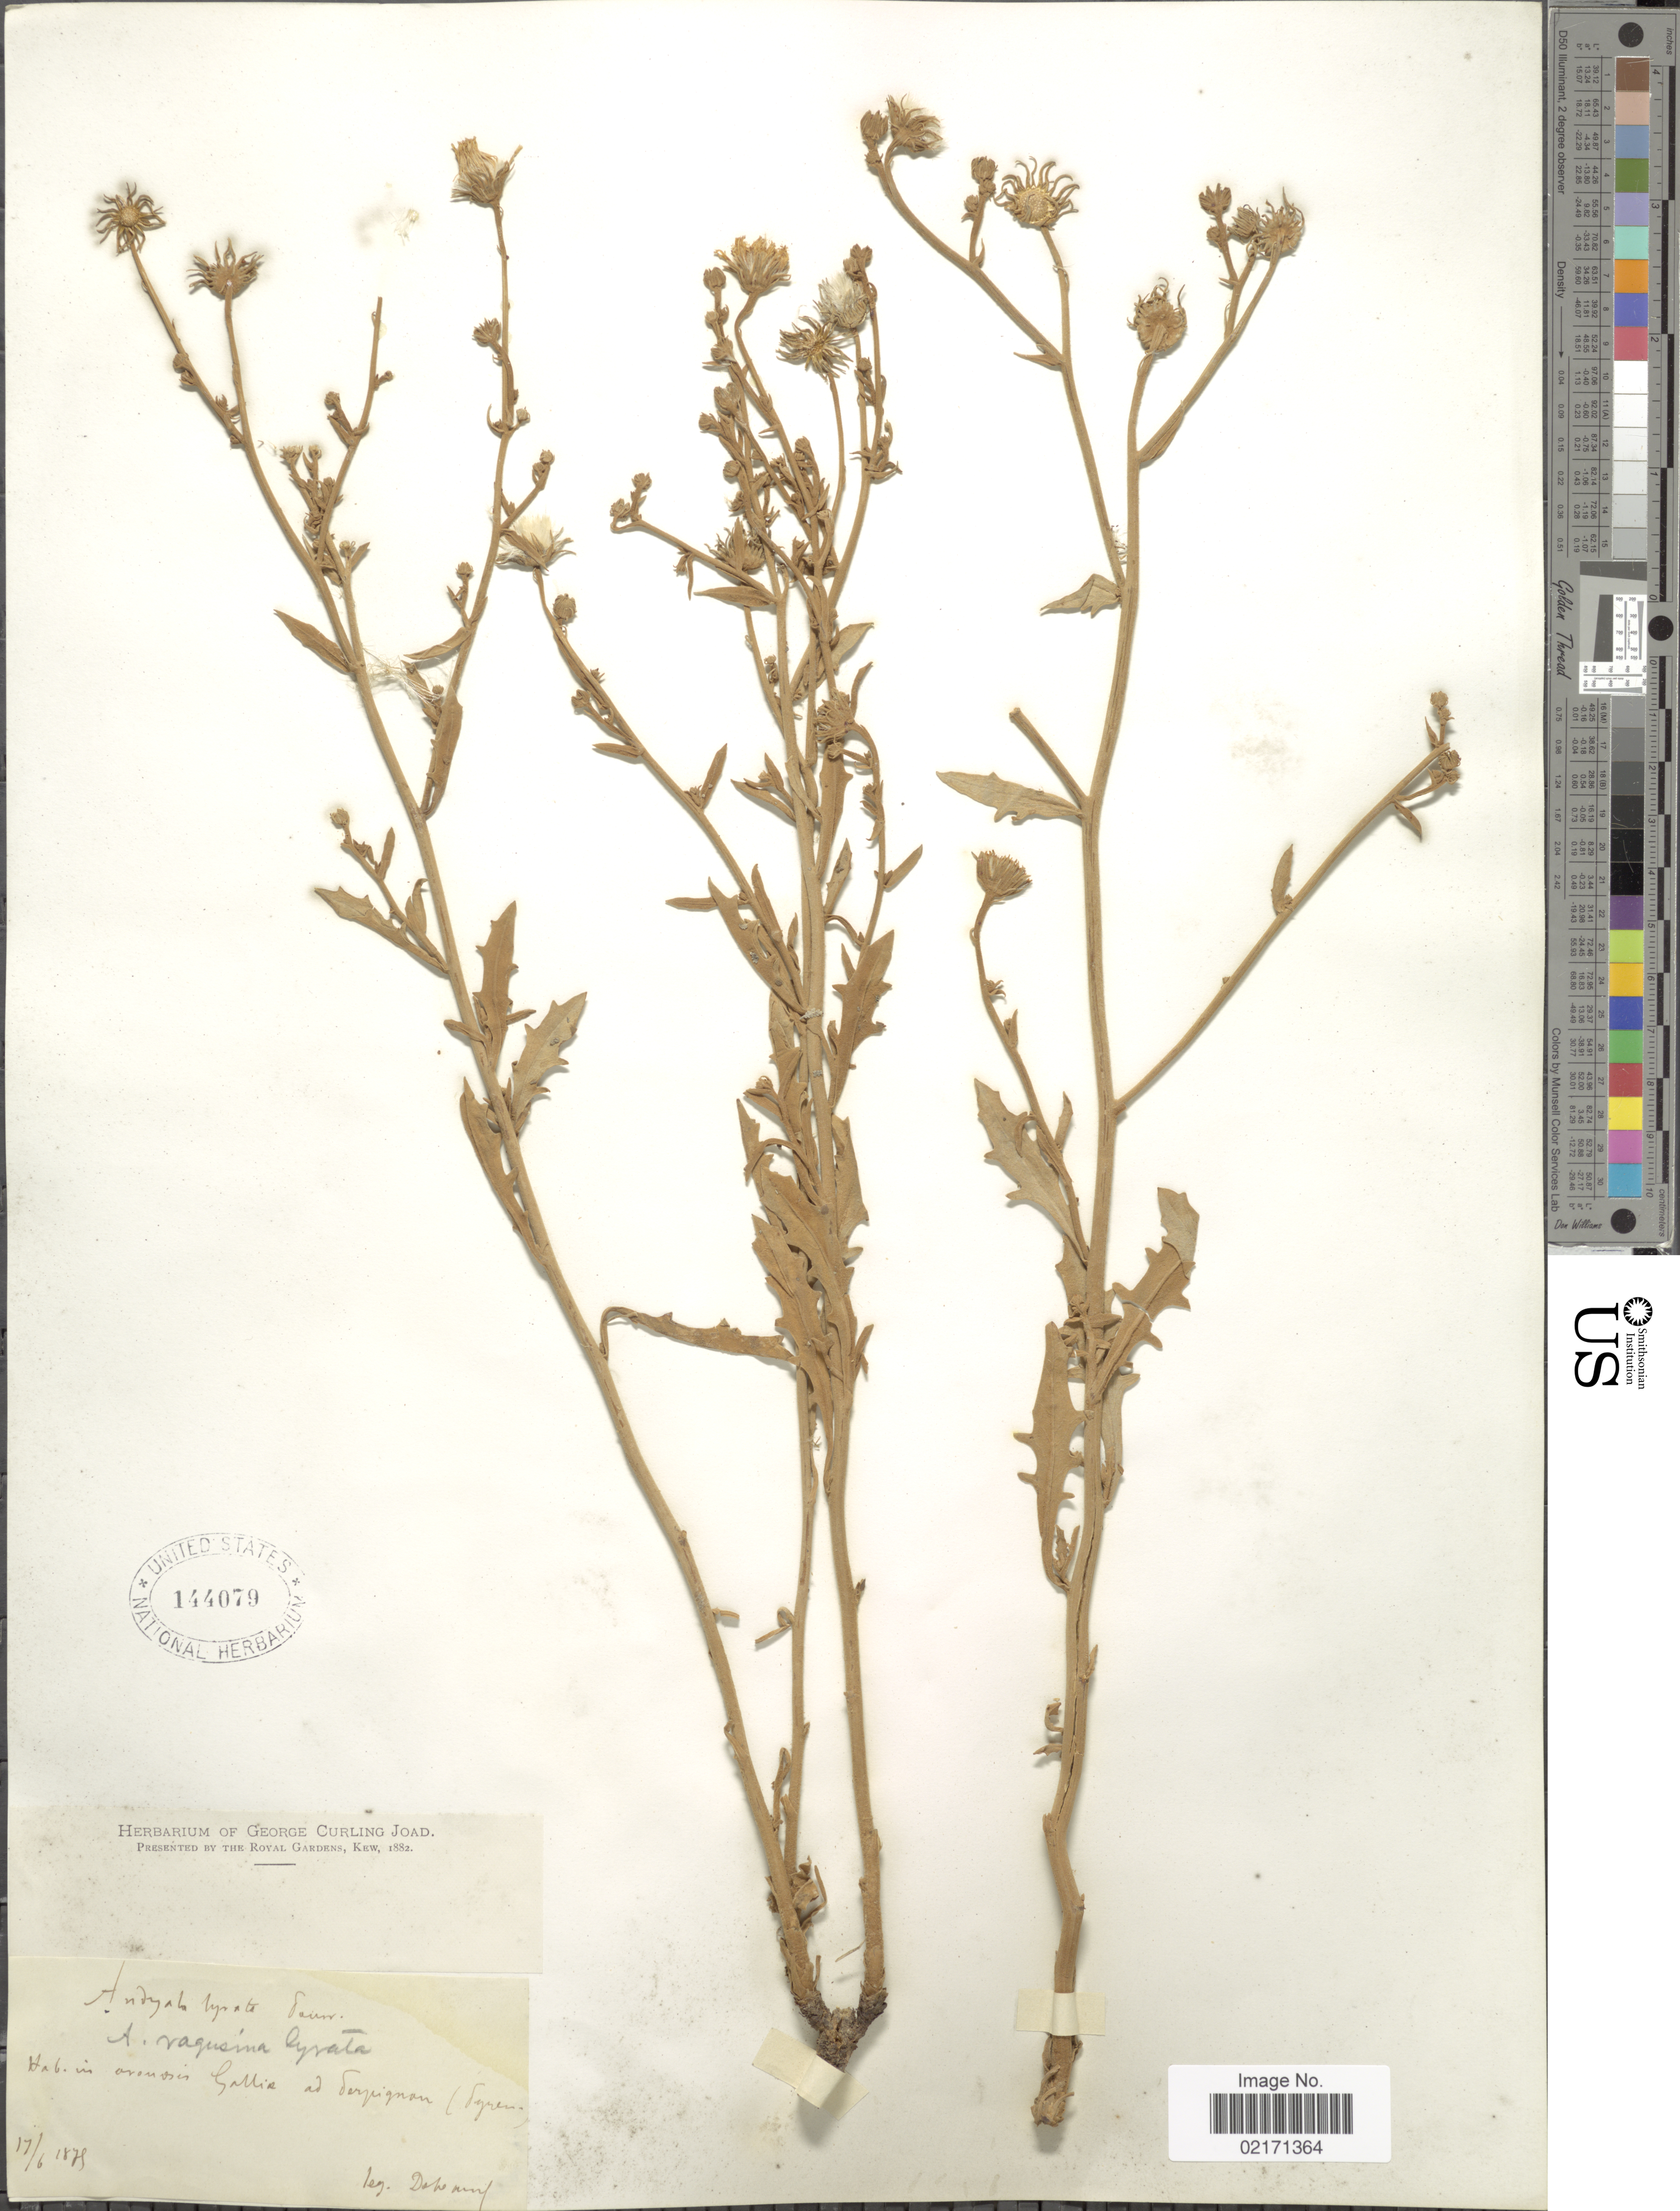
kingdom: Plantae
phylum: Tracheophyta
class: Magnoliopsida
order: Asterales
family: Asteraceae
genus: Andryala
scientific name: Andryala ragusina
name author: L.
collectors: Dohenny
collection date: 1878-06-17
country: France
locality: Environs Gallia ad Serpignon (Puren) [interpreted]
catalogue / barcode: US 144079